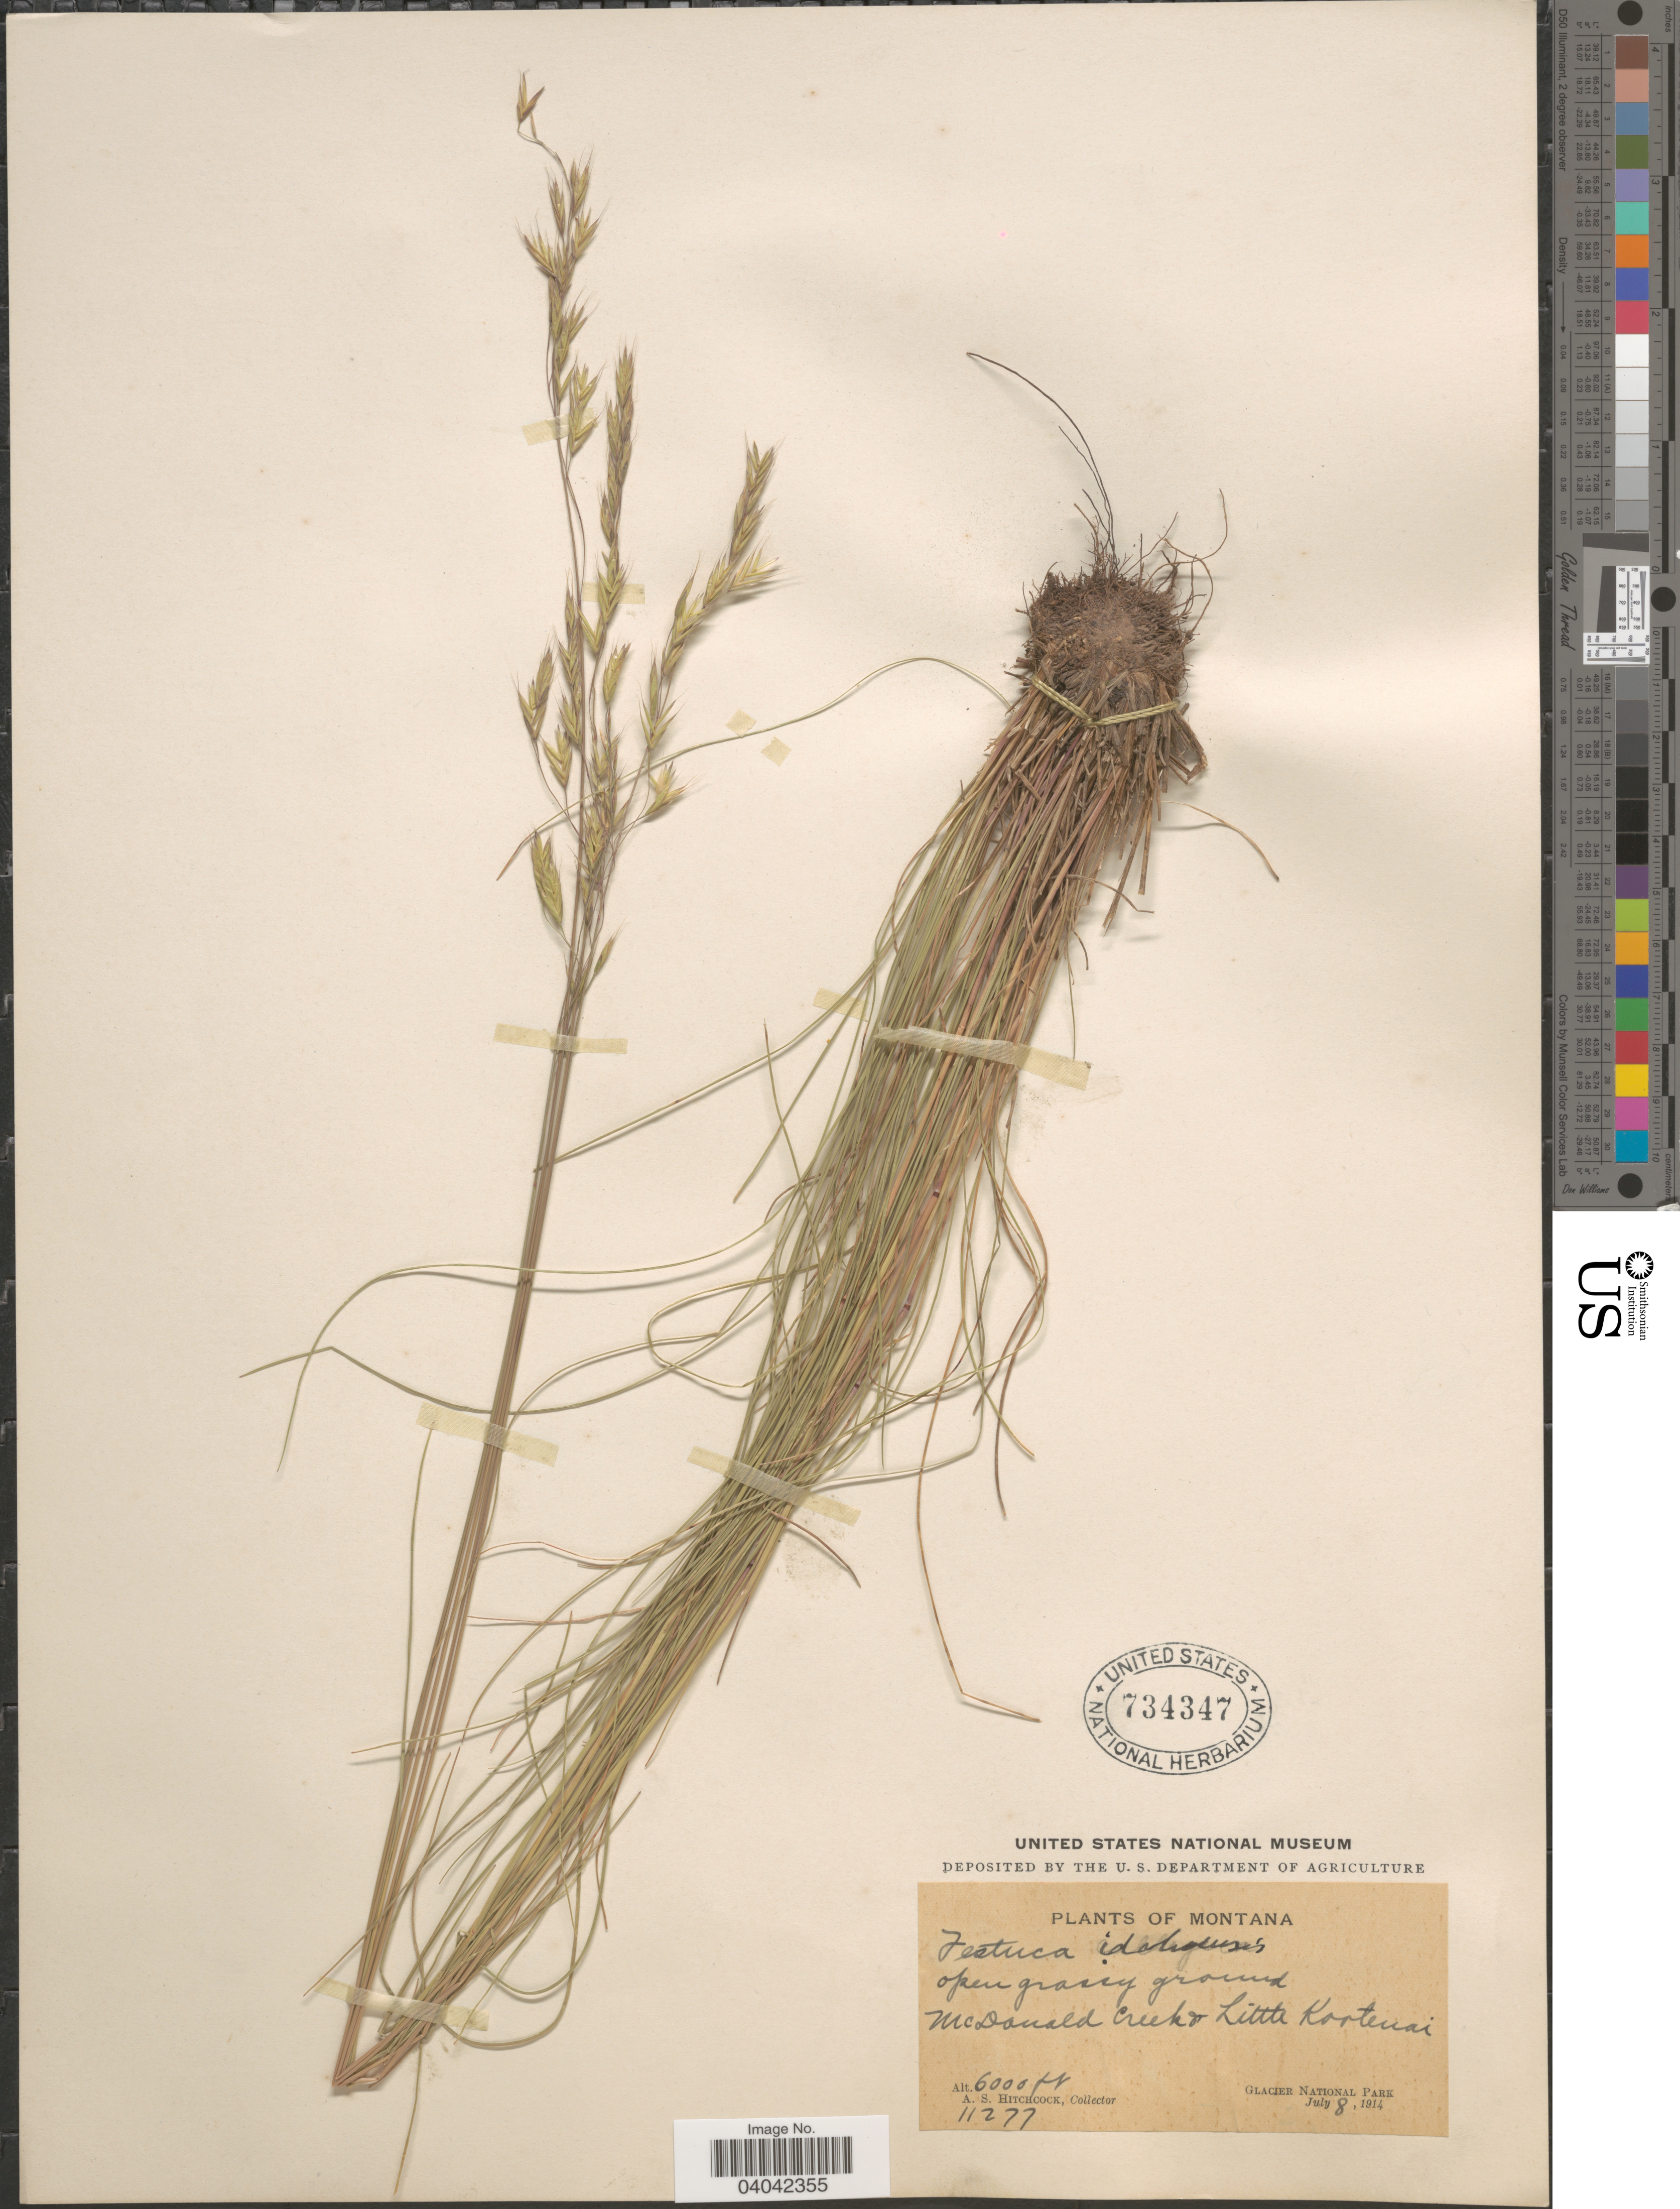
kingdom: Plantae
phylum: Tracheophyta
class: Liliopsida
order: Poales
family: Poaceae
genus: Festuca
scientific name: Festuca idahoensis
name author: Elmer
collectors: A. S. Hitchcock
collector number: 11277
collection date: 1914-07-08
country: United States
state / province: Montana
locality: McDonald Creek + Little Kootenai. Glacier National Park.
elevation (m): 1829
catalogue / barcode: US 734347